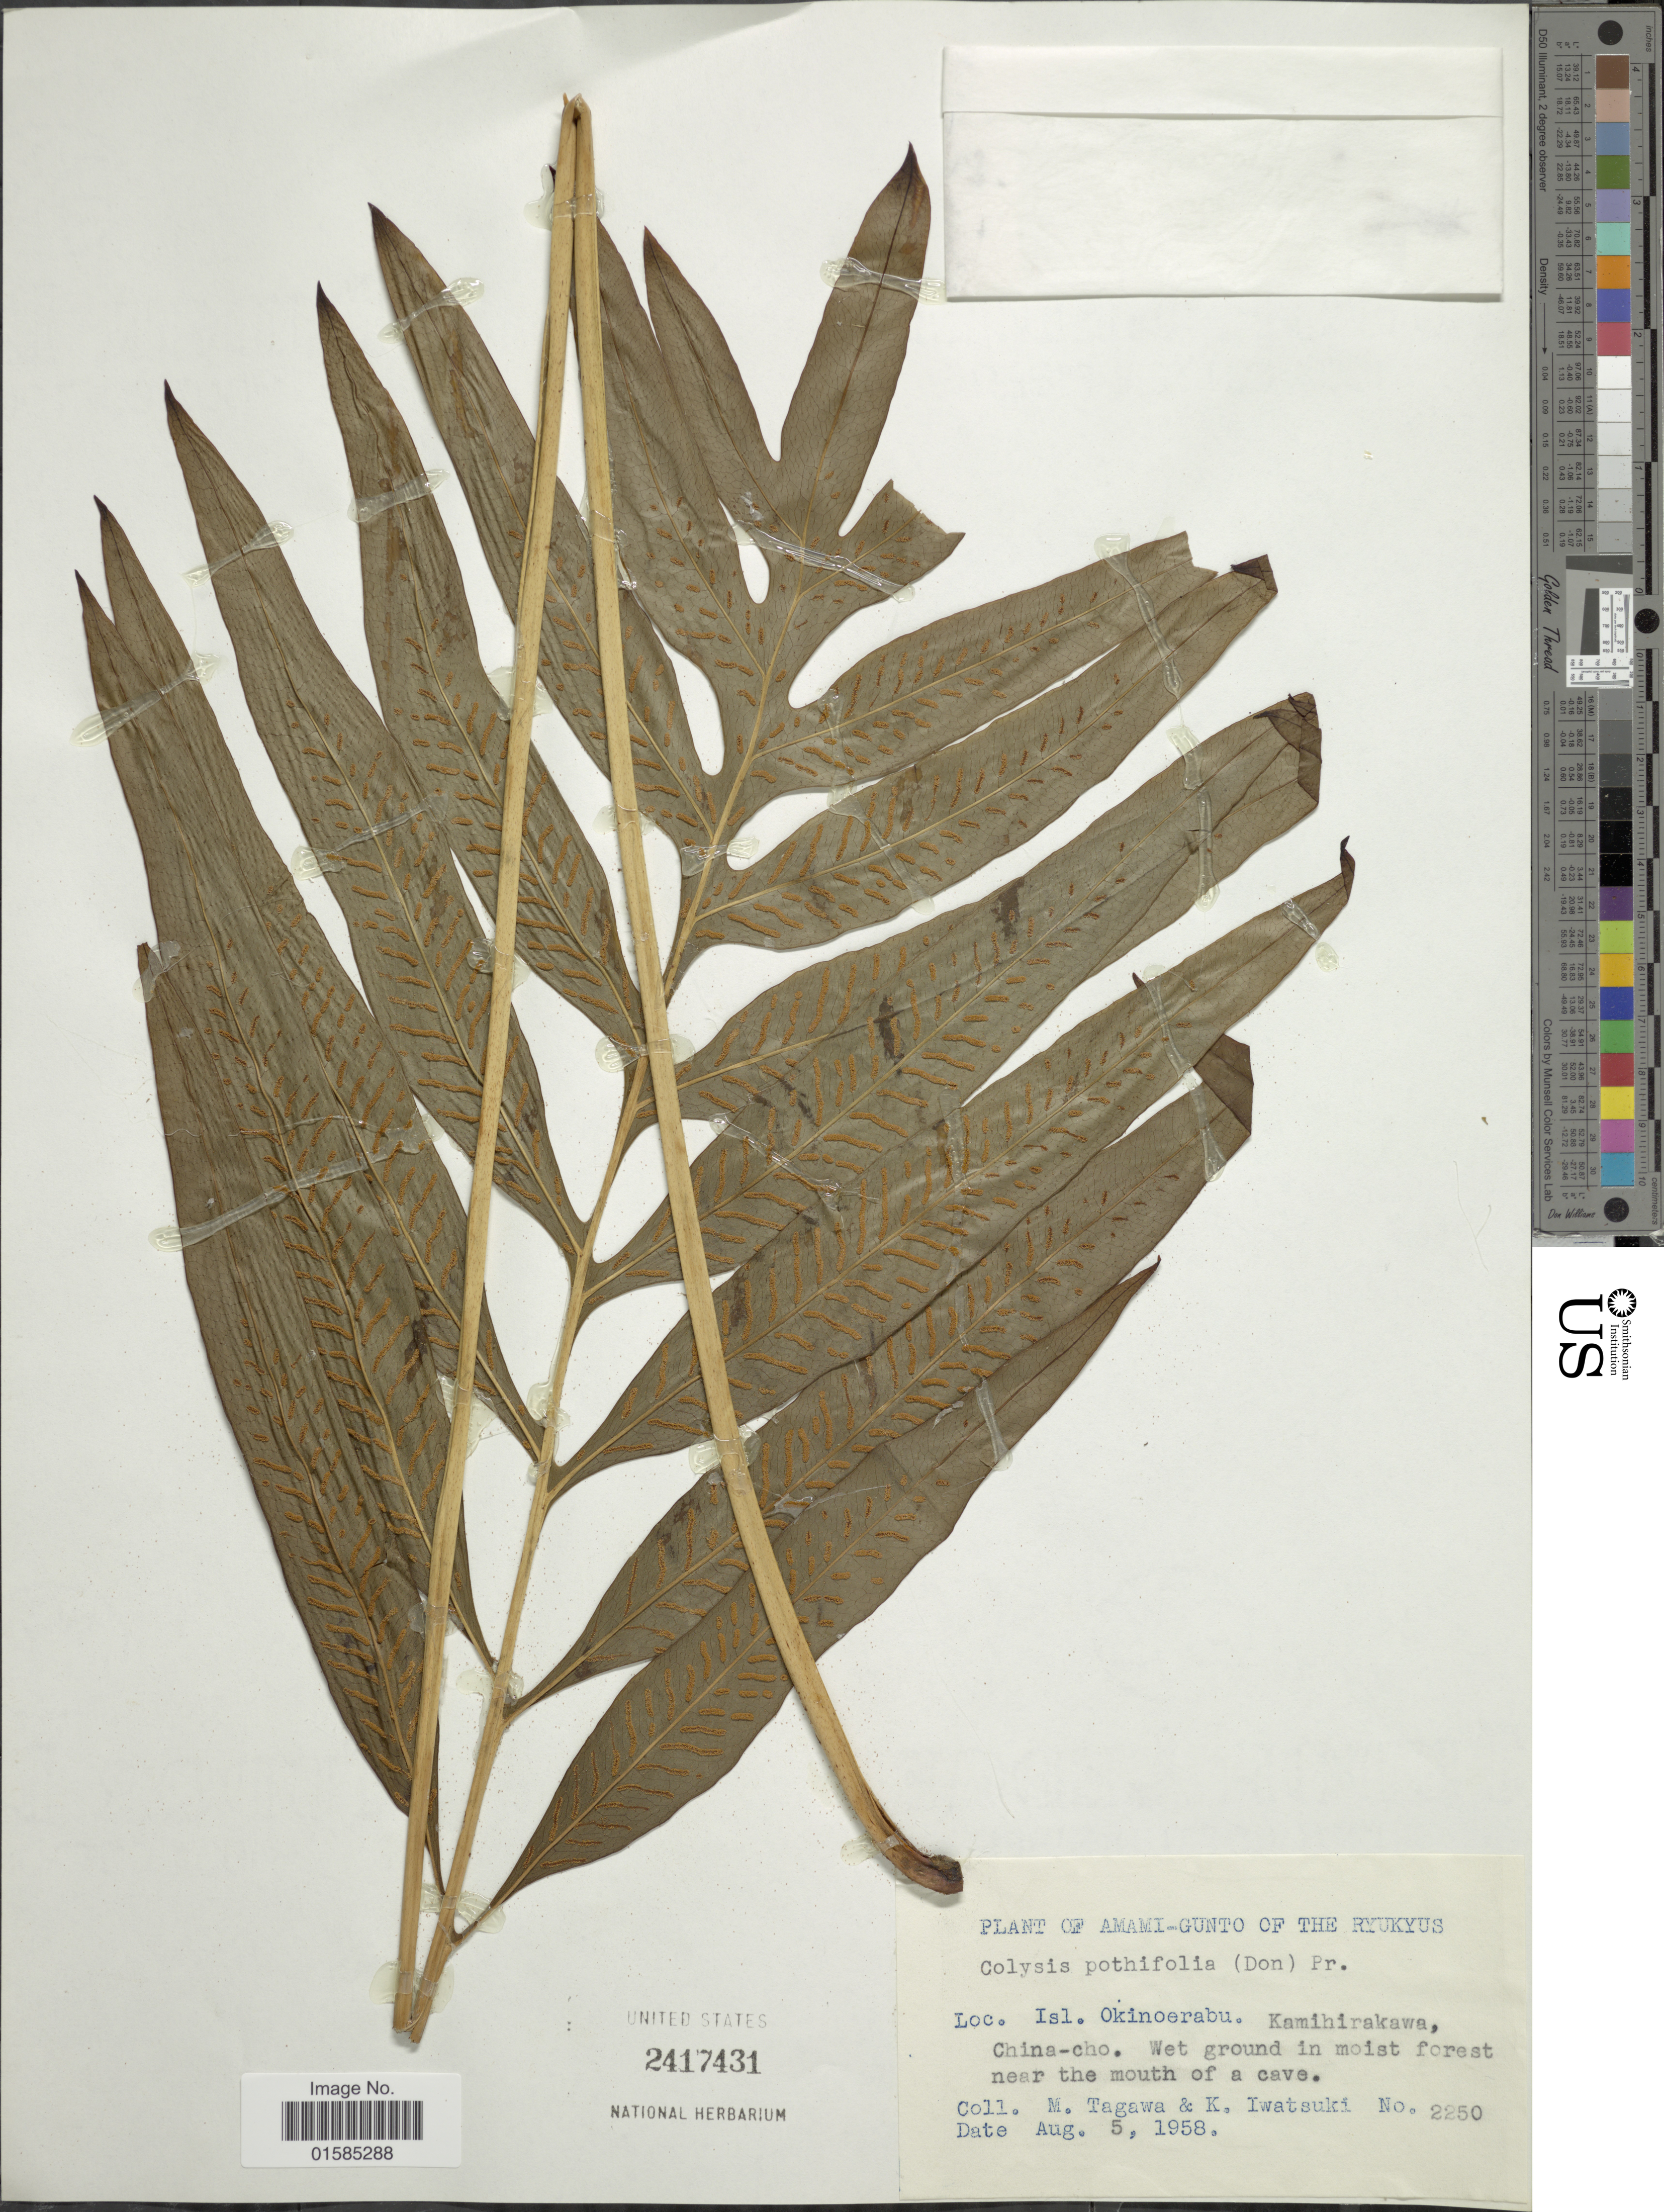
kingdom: Plantae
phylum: Tracheophyta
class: Polypodiopsida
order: Polypodiales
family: Polypodiaceae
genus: Leptochilus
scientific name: Leptochilus ellipticus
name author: (Thunb.) Noot.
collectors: M. Tagawa & K. Iwatsuki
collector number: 2250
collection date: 1958-08-05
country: Japan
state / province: Okinawa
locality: Isl. Okinoerabu. Kamihirakawa, China-cho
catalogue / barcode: US 2417431